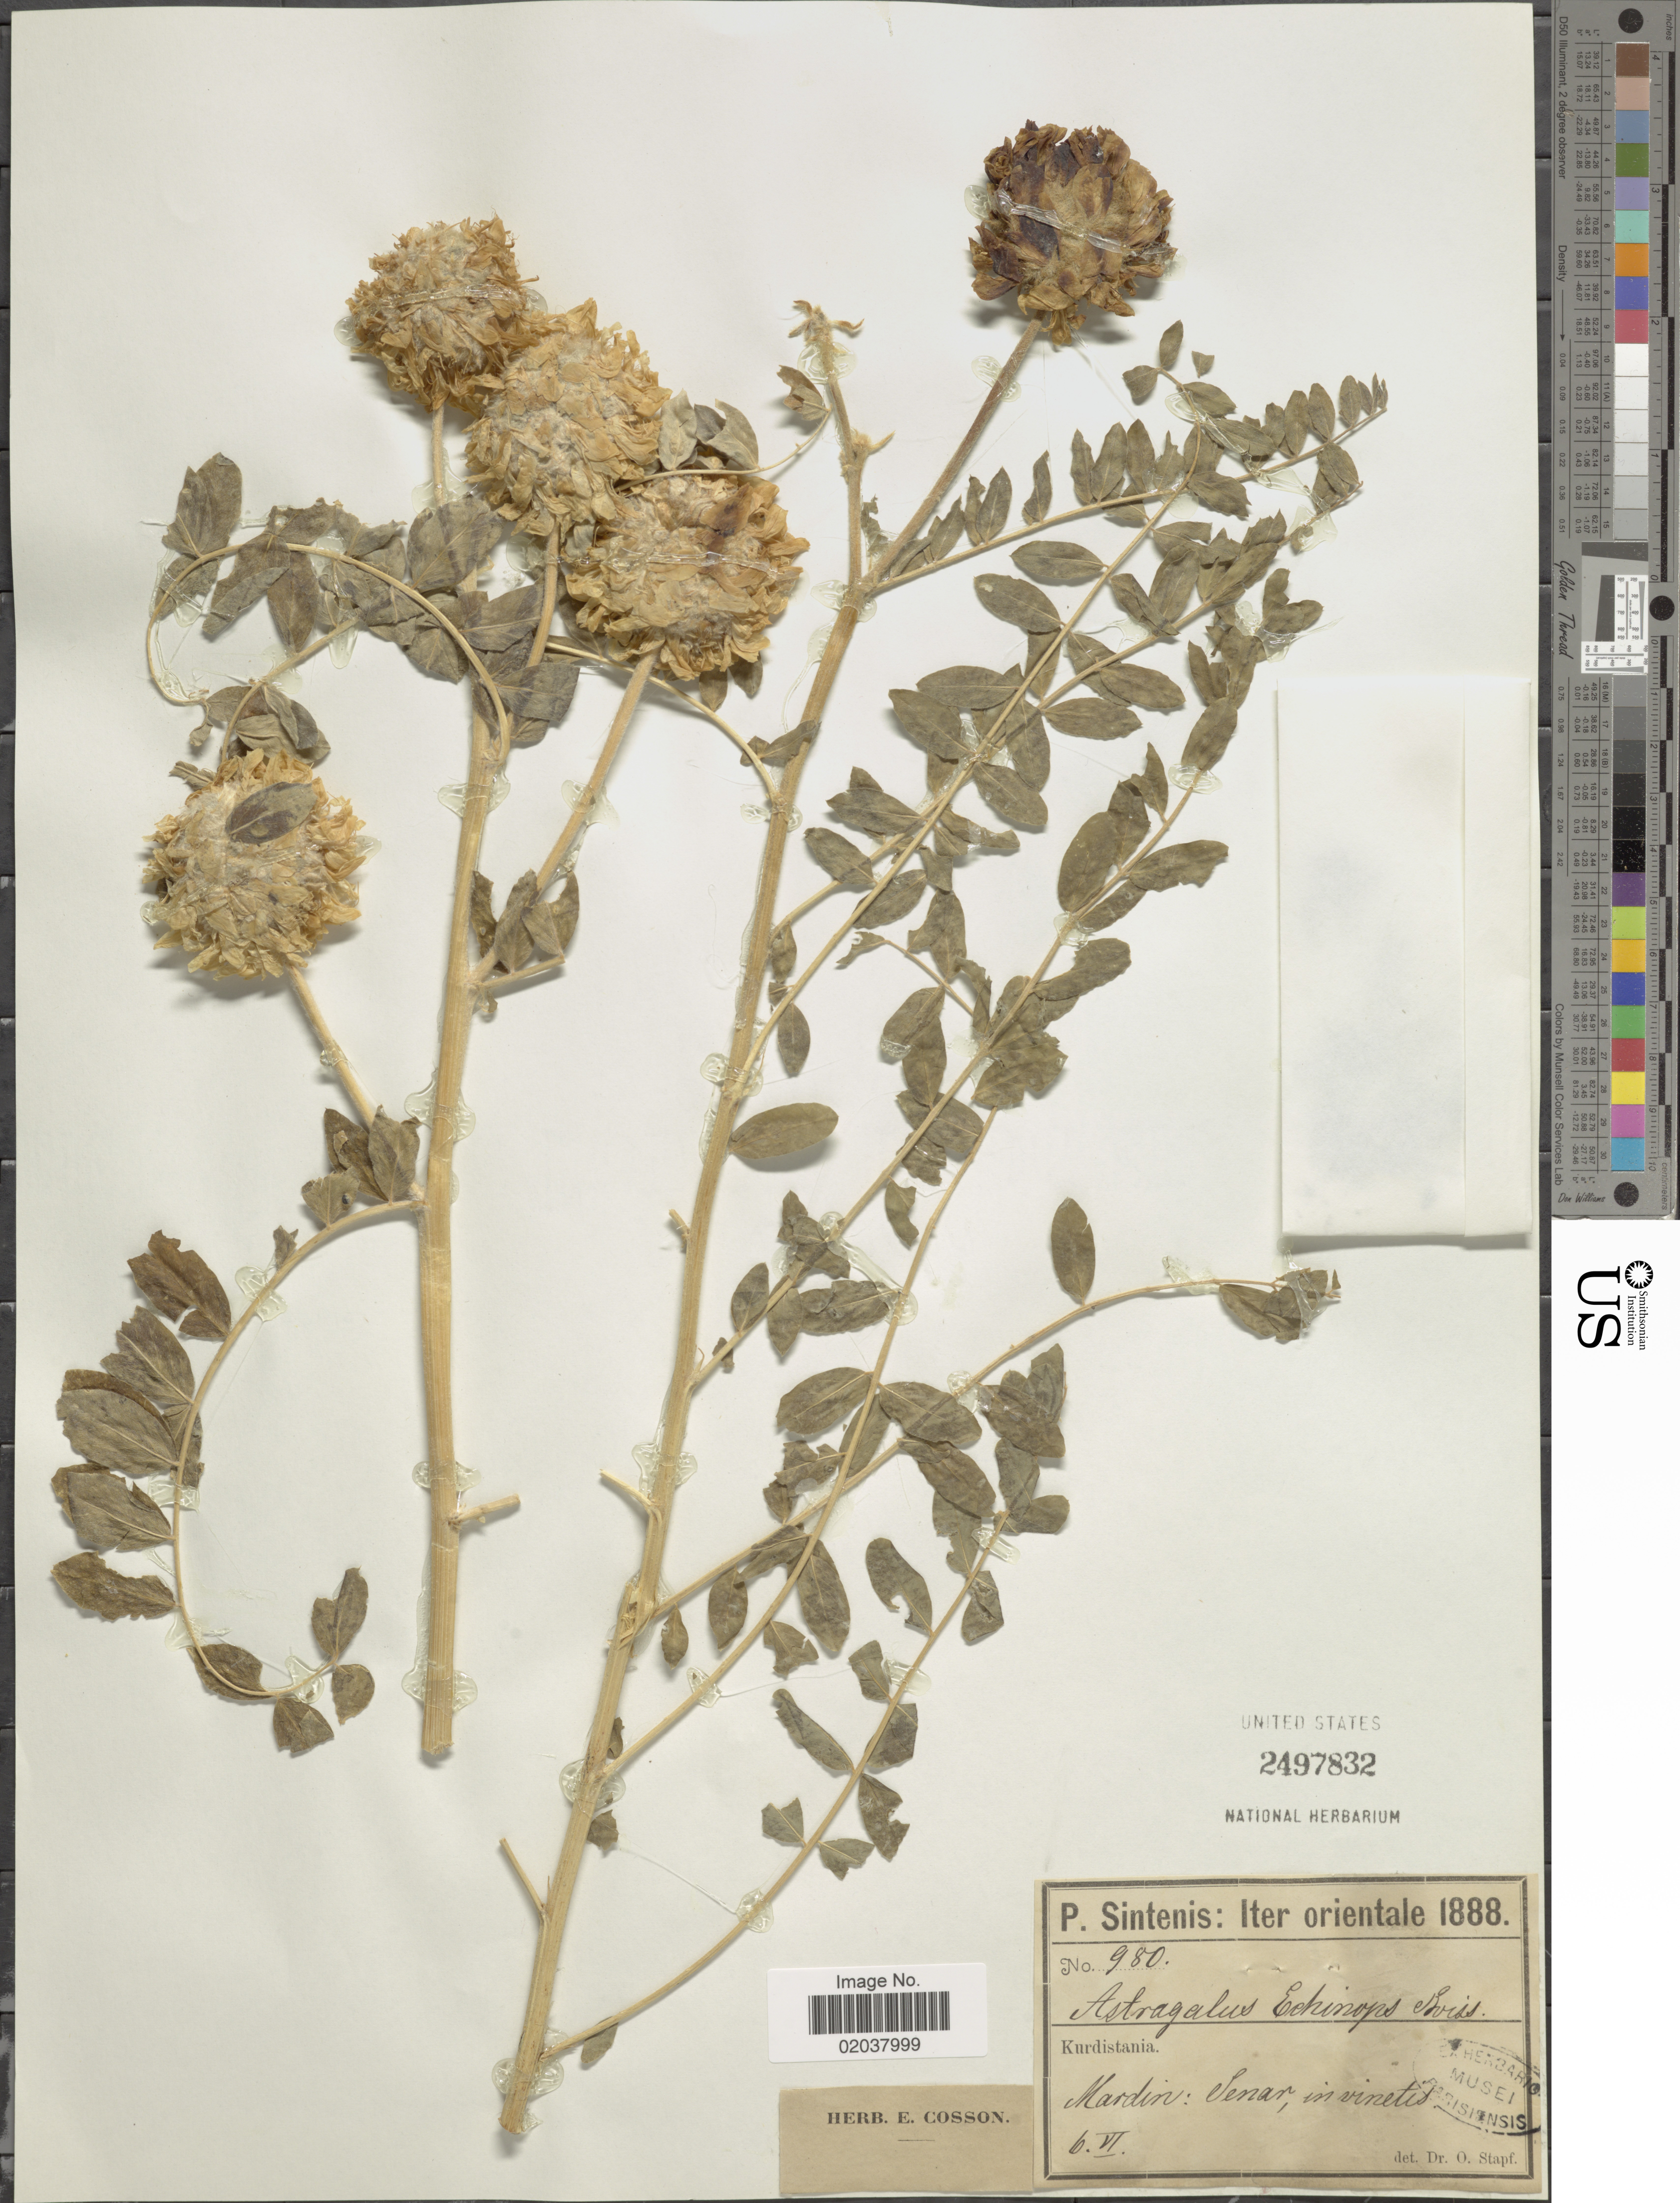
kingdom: Plantae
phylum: Tracheophyta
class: Magnoliopsida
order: Fabales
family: Fabaceae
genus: Astragalus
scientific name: Astragalus echinops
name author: Boiss. ex Aucher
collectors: P. Sintenis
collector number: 980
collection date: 1888-06-06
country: Iran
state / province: Kurdistan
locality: Kurdistania. Mardin: Senar, in vinetis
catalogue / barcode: US 2497832